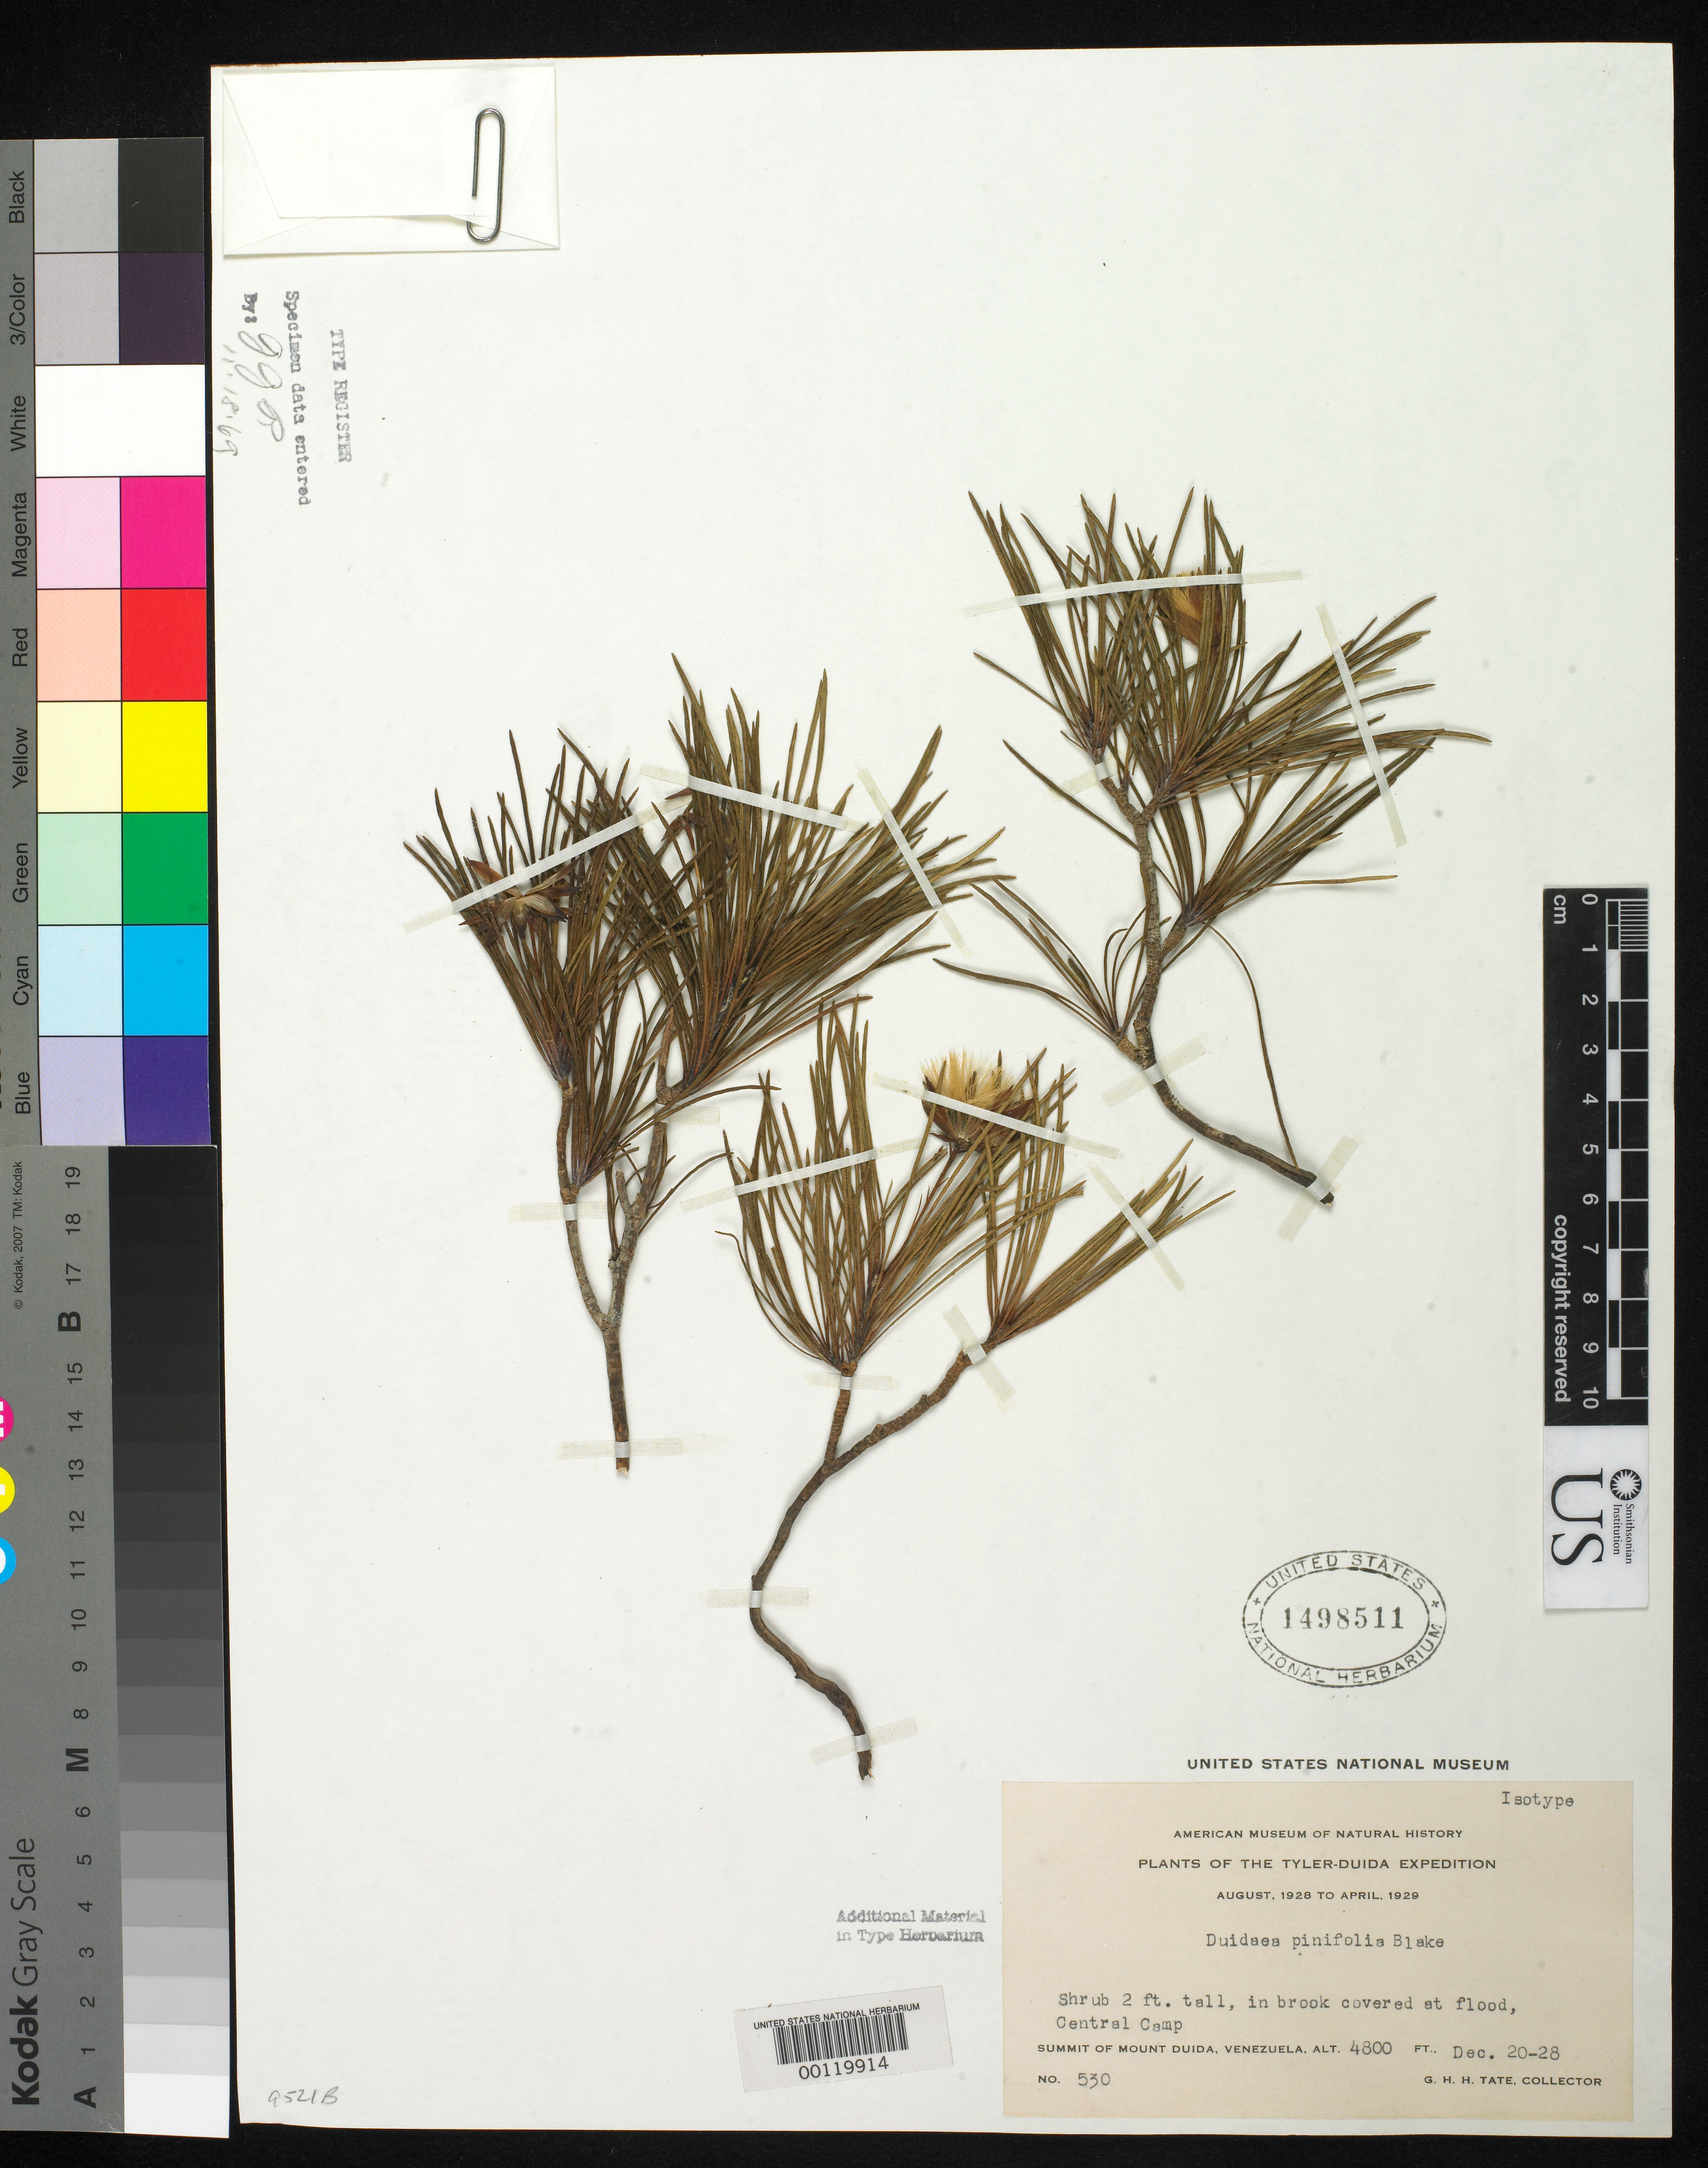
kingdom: Plantae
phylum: Tracheophyta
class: Magnoliopsida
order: Asterales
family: Asteraceae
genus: Duidaea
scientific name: Duidaea pinifolia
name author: S.F. Blake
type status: Isotype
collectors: G. H. H.Tate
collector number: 530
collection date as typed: Dec. 20-28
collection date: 1928-12-20/1928-12-28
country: Venezuela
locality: Summit of Mount Duida. Central Camp.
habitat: In brook covered at flood.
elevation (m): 1463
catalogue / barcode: US 1498511